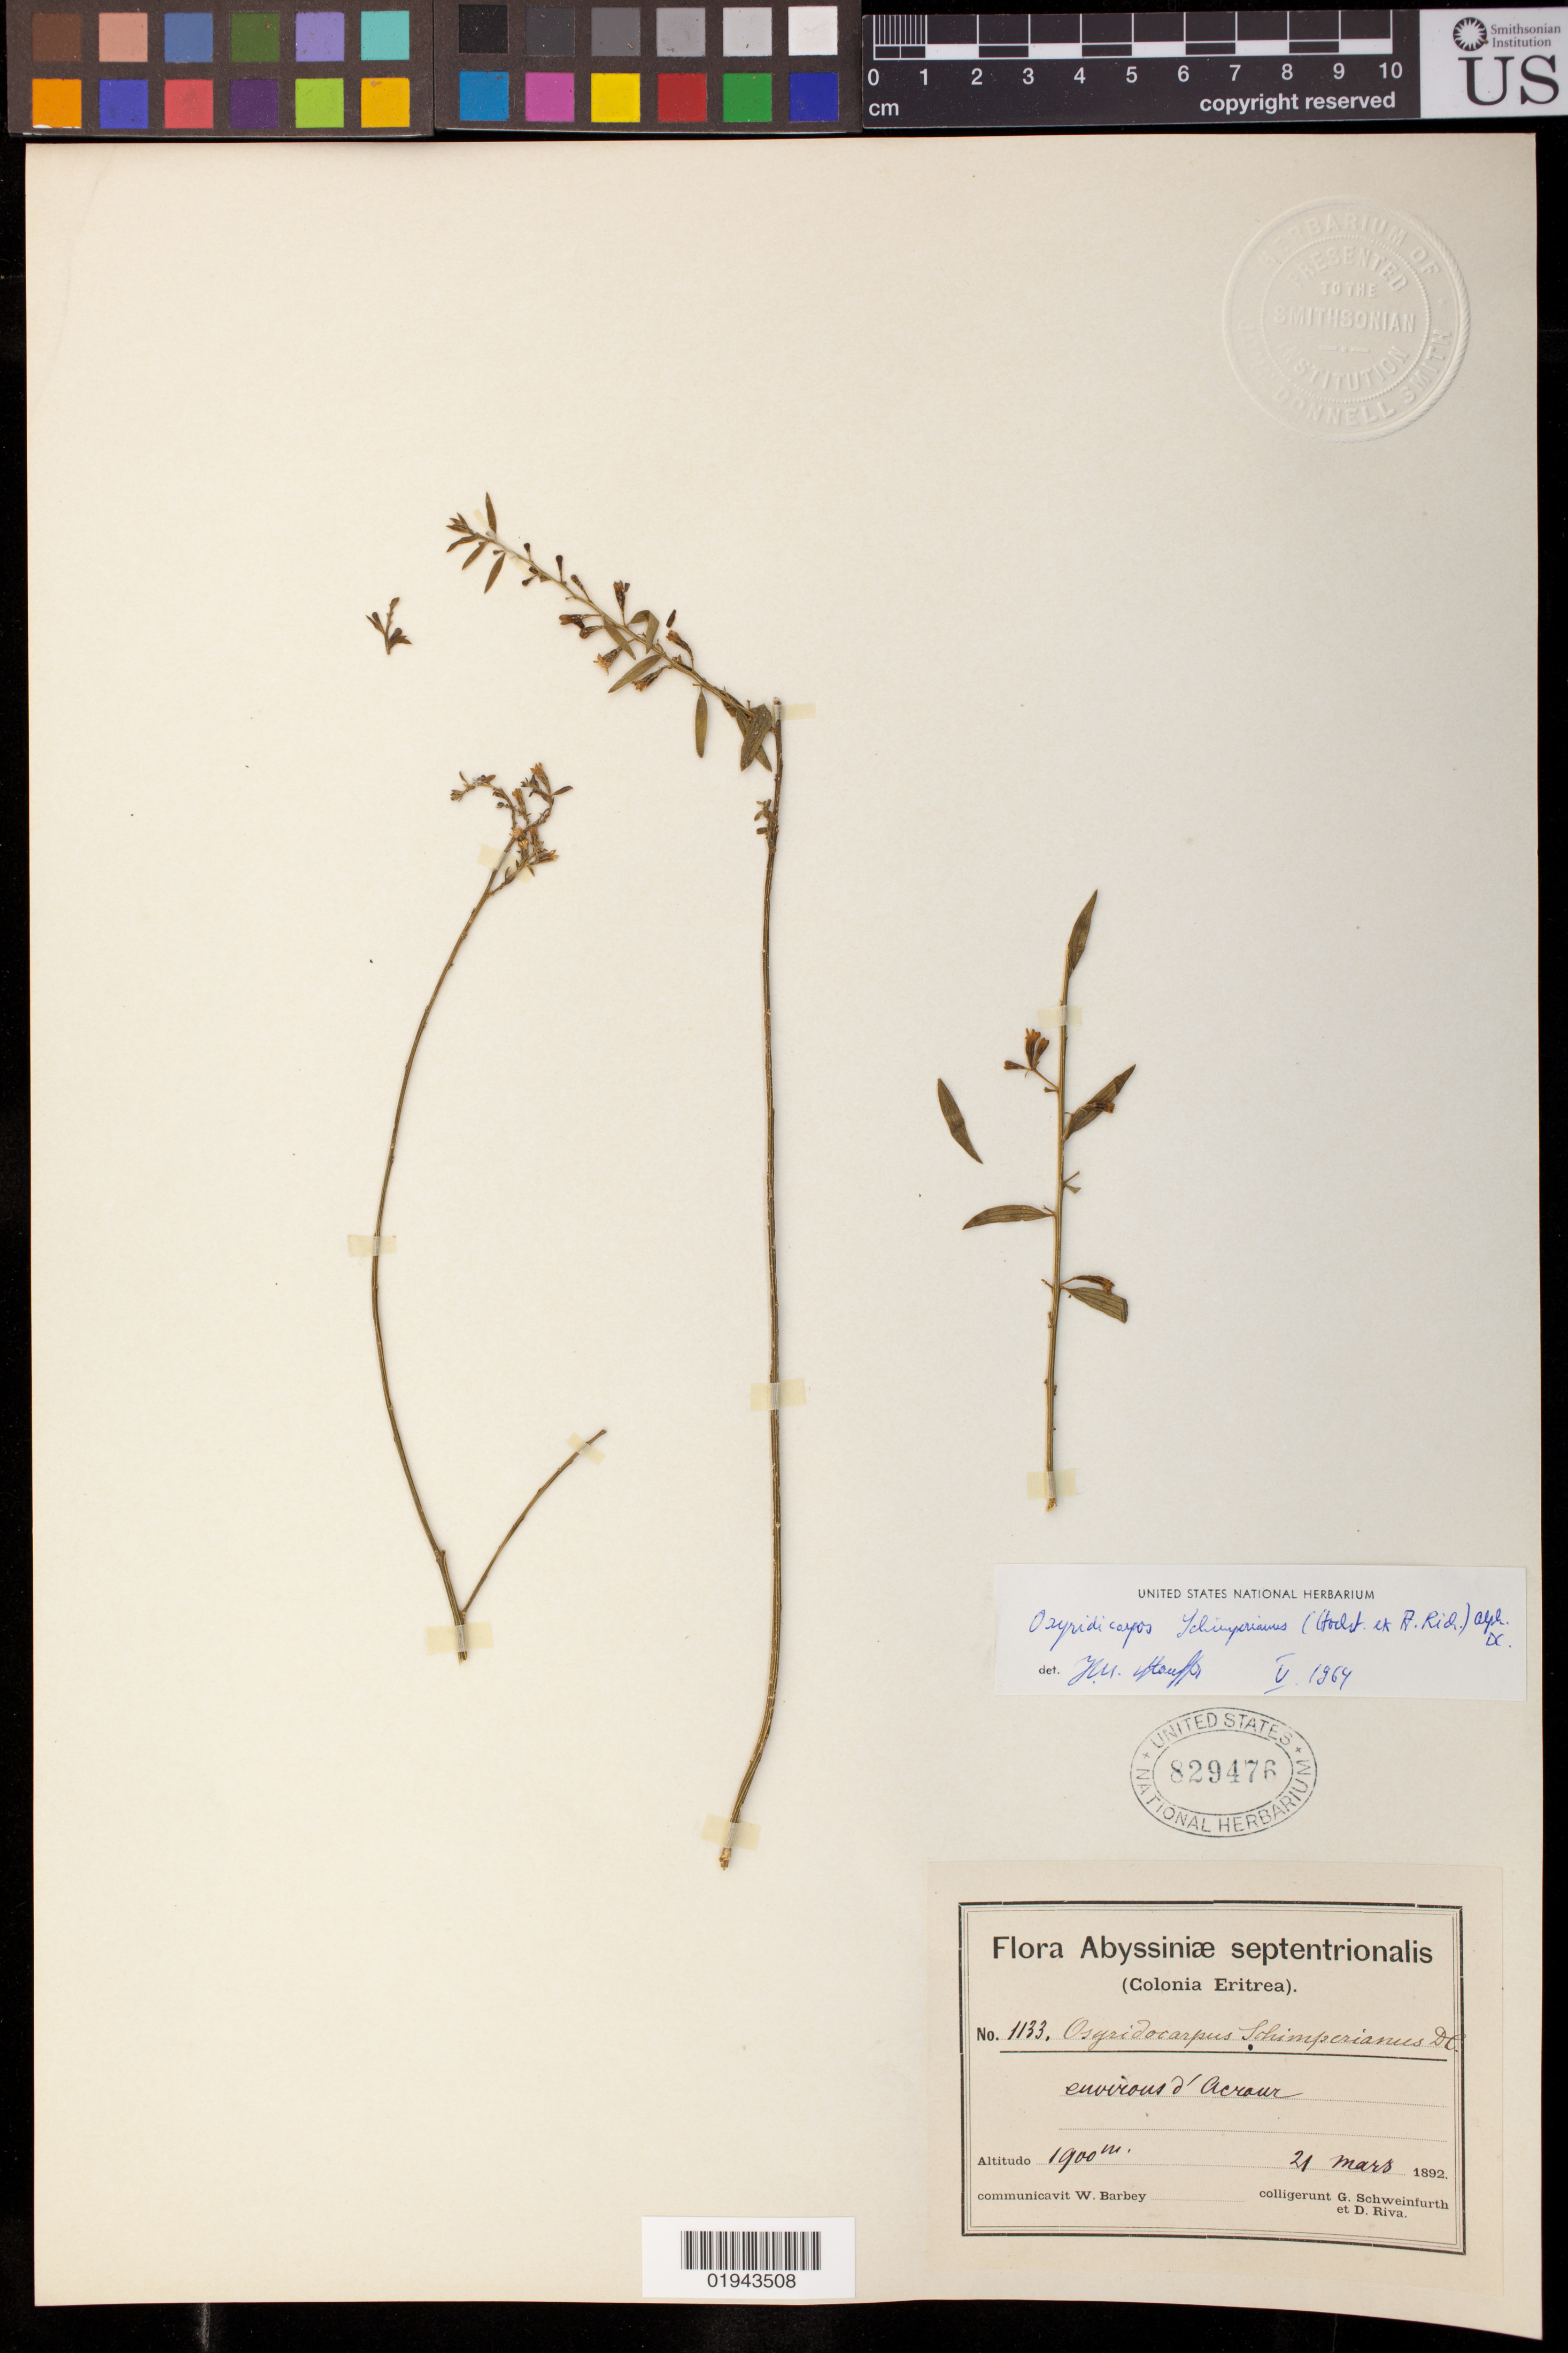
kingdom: Plantae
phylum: Tracheophyta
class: Magnoliopsida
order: Santalales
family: Thesiaceae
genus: Osyridicarpos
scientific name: Osyridicarpos schimperianus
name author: (Hochst. ex A. Rich.) A. DC.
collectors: W. Barbey, G. Schweinfurth & D. Riva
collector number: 1133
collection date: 1892-03-21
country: Eritrea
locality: environs d'Acrour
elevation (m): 1900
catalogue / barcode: US 829476